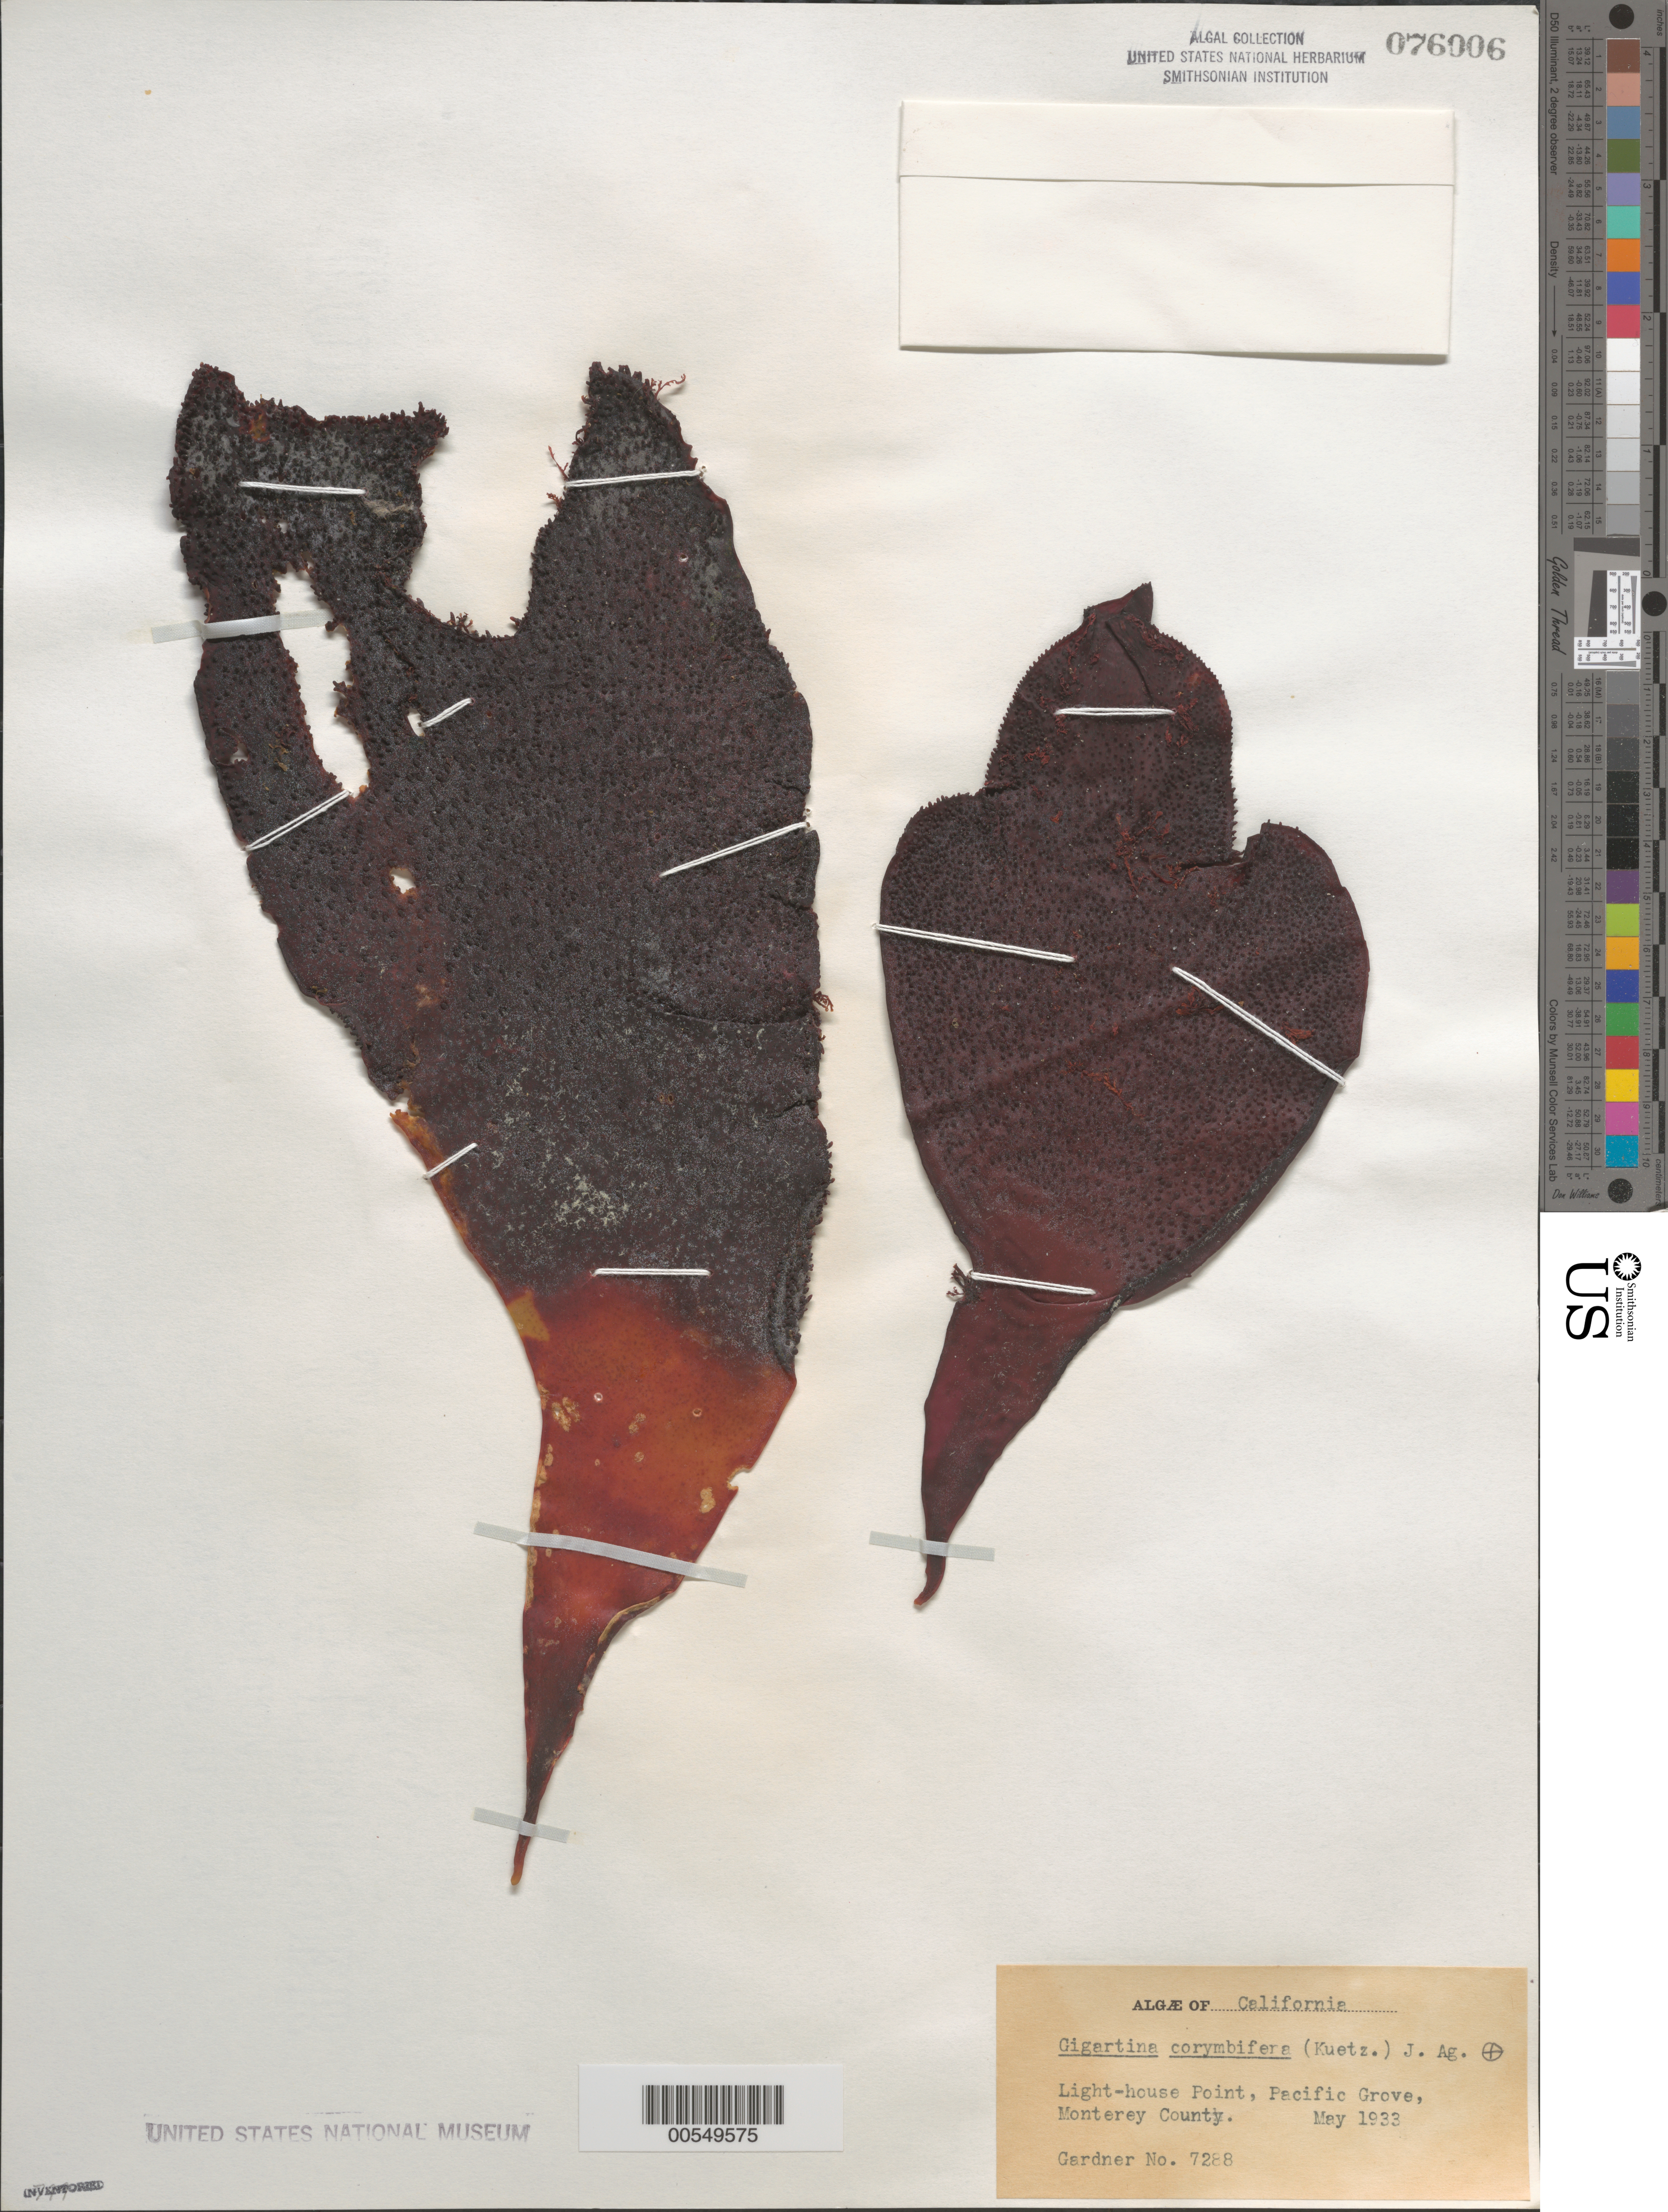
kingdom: Plantae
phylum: Rhodophyta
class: Florideophyceae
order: Gigartinales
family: Gigartinaceae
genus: Chondracanthus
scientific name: Chondracanthus corymbiferus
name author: (Kütz.) Guiry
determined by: Algae name updating Project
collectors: N. Gardner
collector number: NLG 7288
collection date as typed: May 1933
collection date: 1933-05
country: United States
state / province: California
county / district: Monterey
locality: Lighthouse Point, Pacific Grove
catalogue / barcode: US 76006